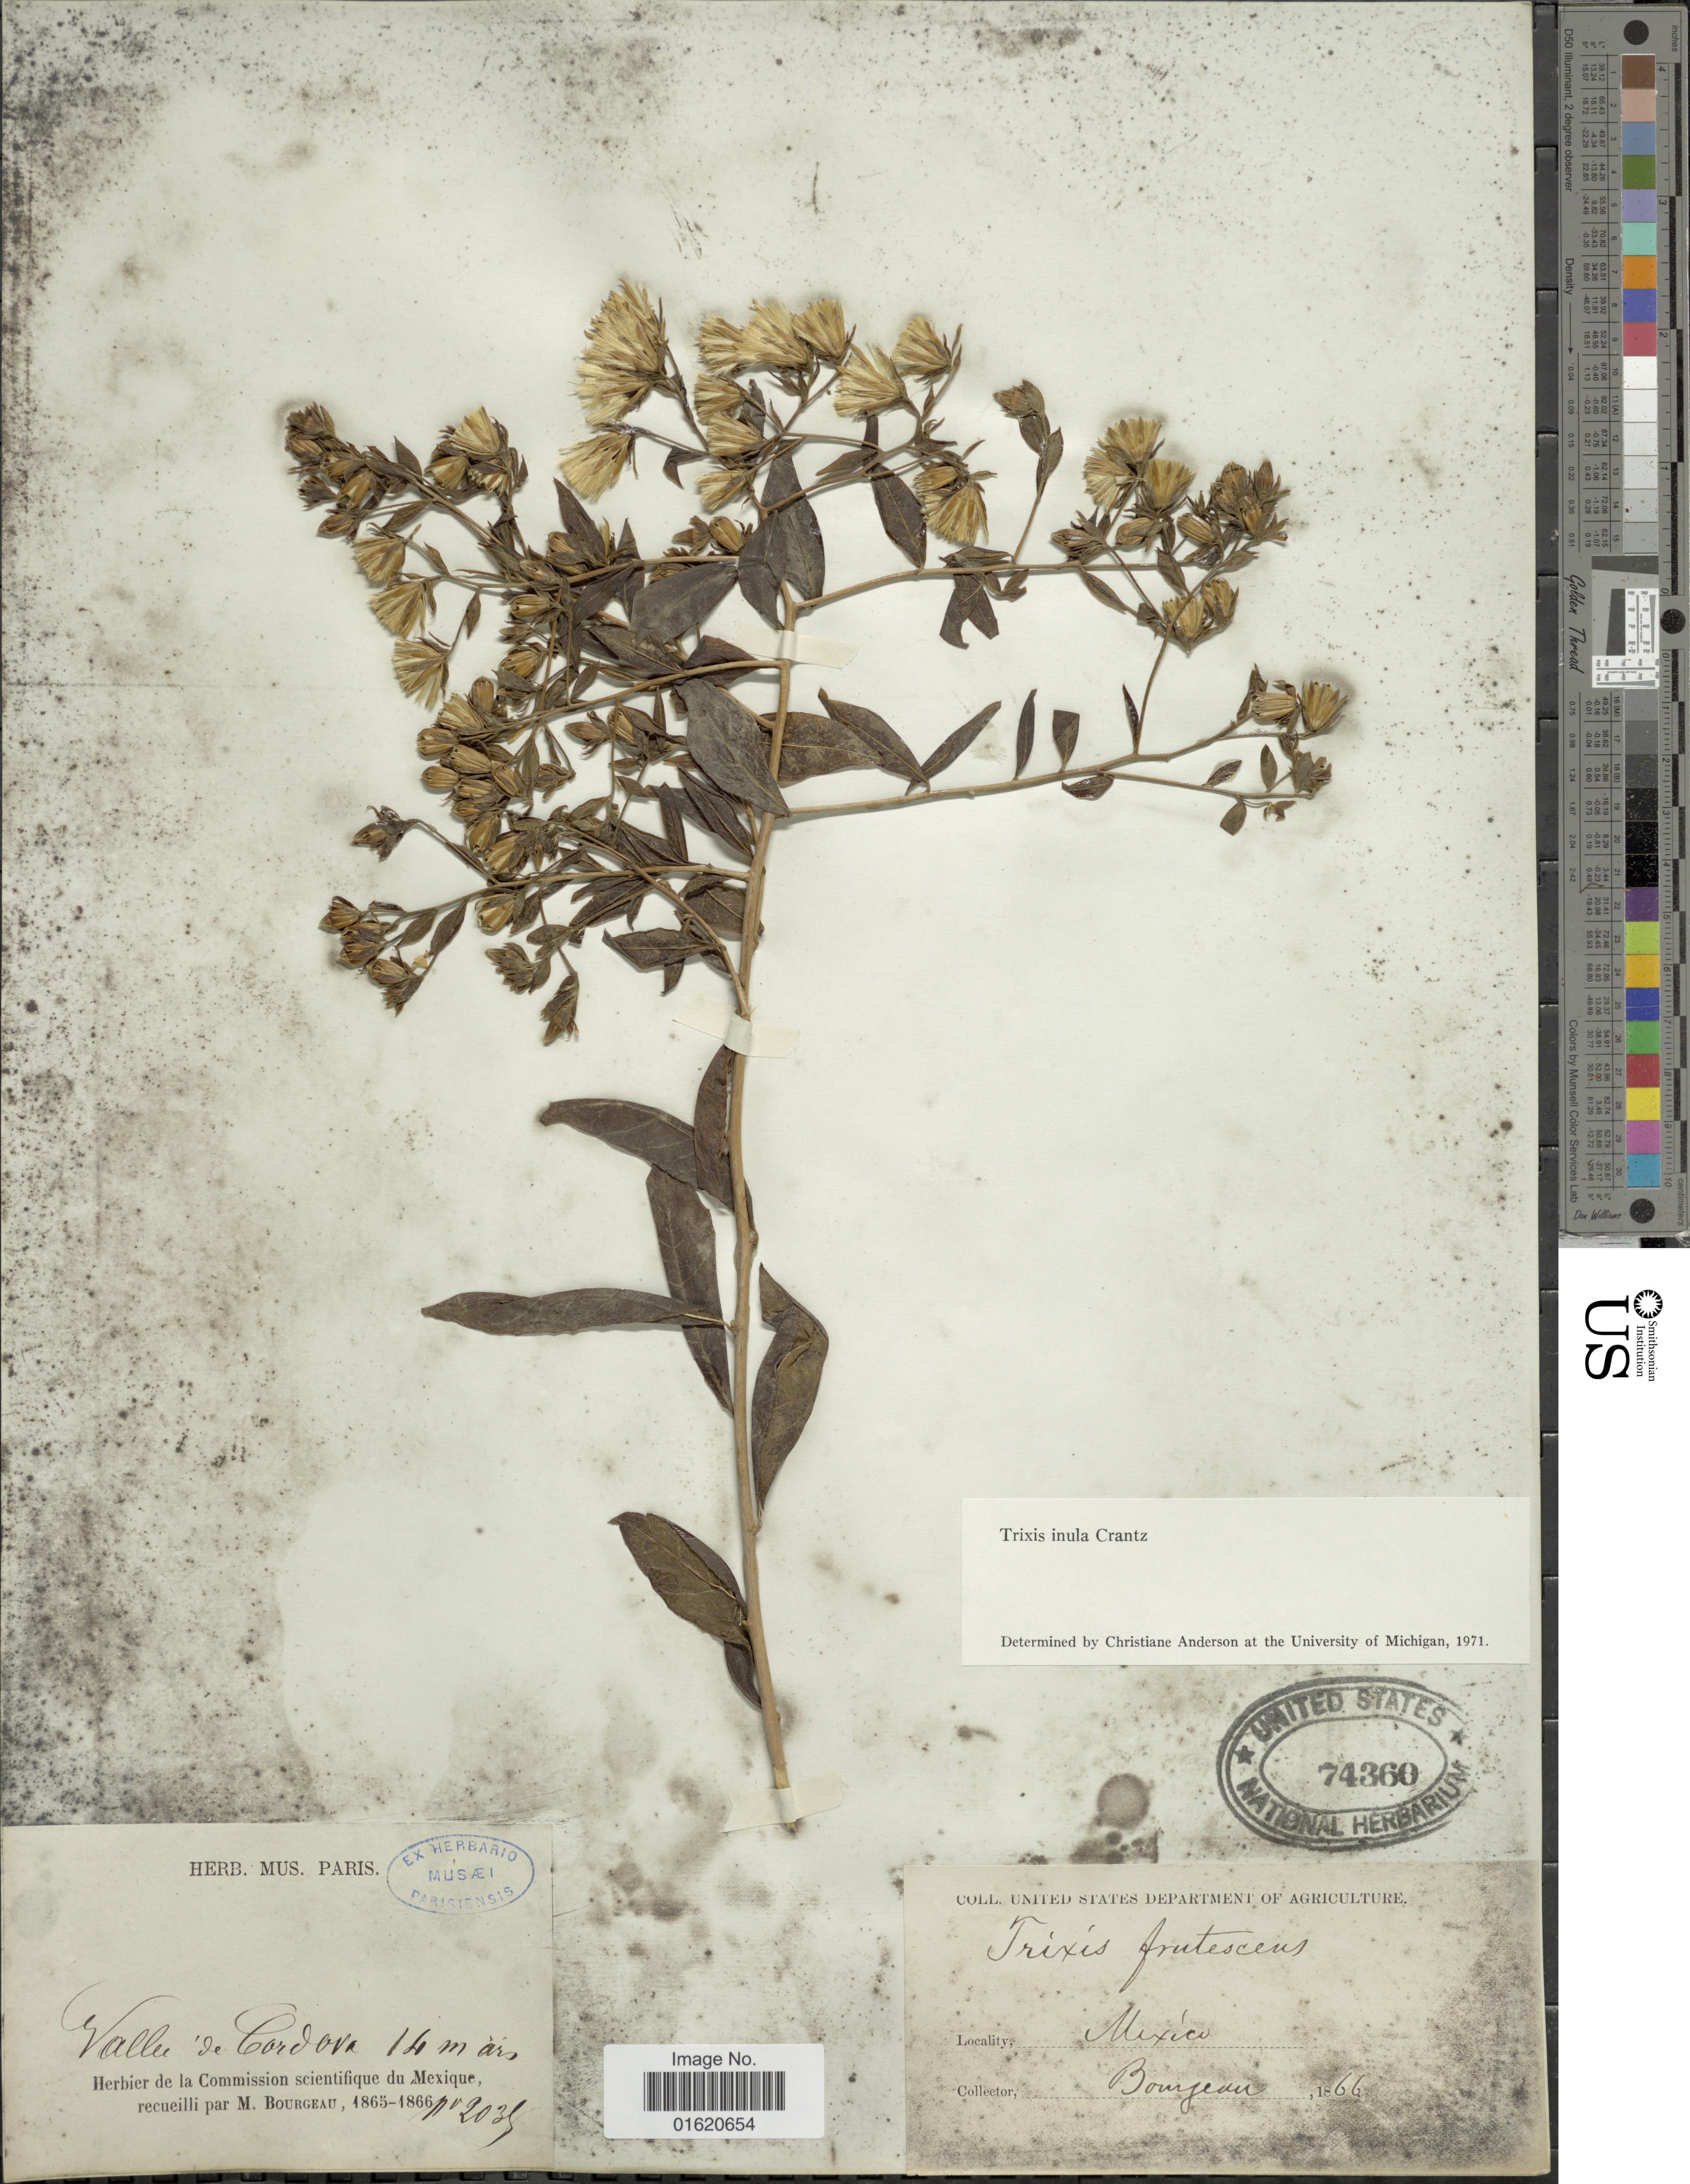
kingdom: Plantae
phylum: Tracheophyta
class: Magnoliopsida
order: Asterales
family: Asteraceae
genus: Trixis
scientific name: Trixis inula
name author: Crantz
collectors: M. Bourgeau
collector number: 2038*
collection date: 1865-03-14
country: Mexico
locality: Vallee 'de Cardova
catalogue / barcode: US 74360